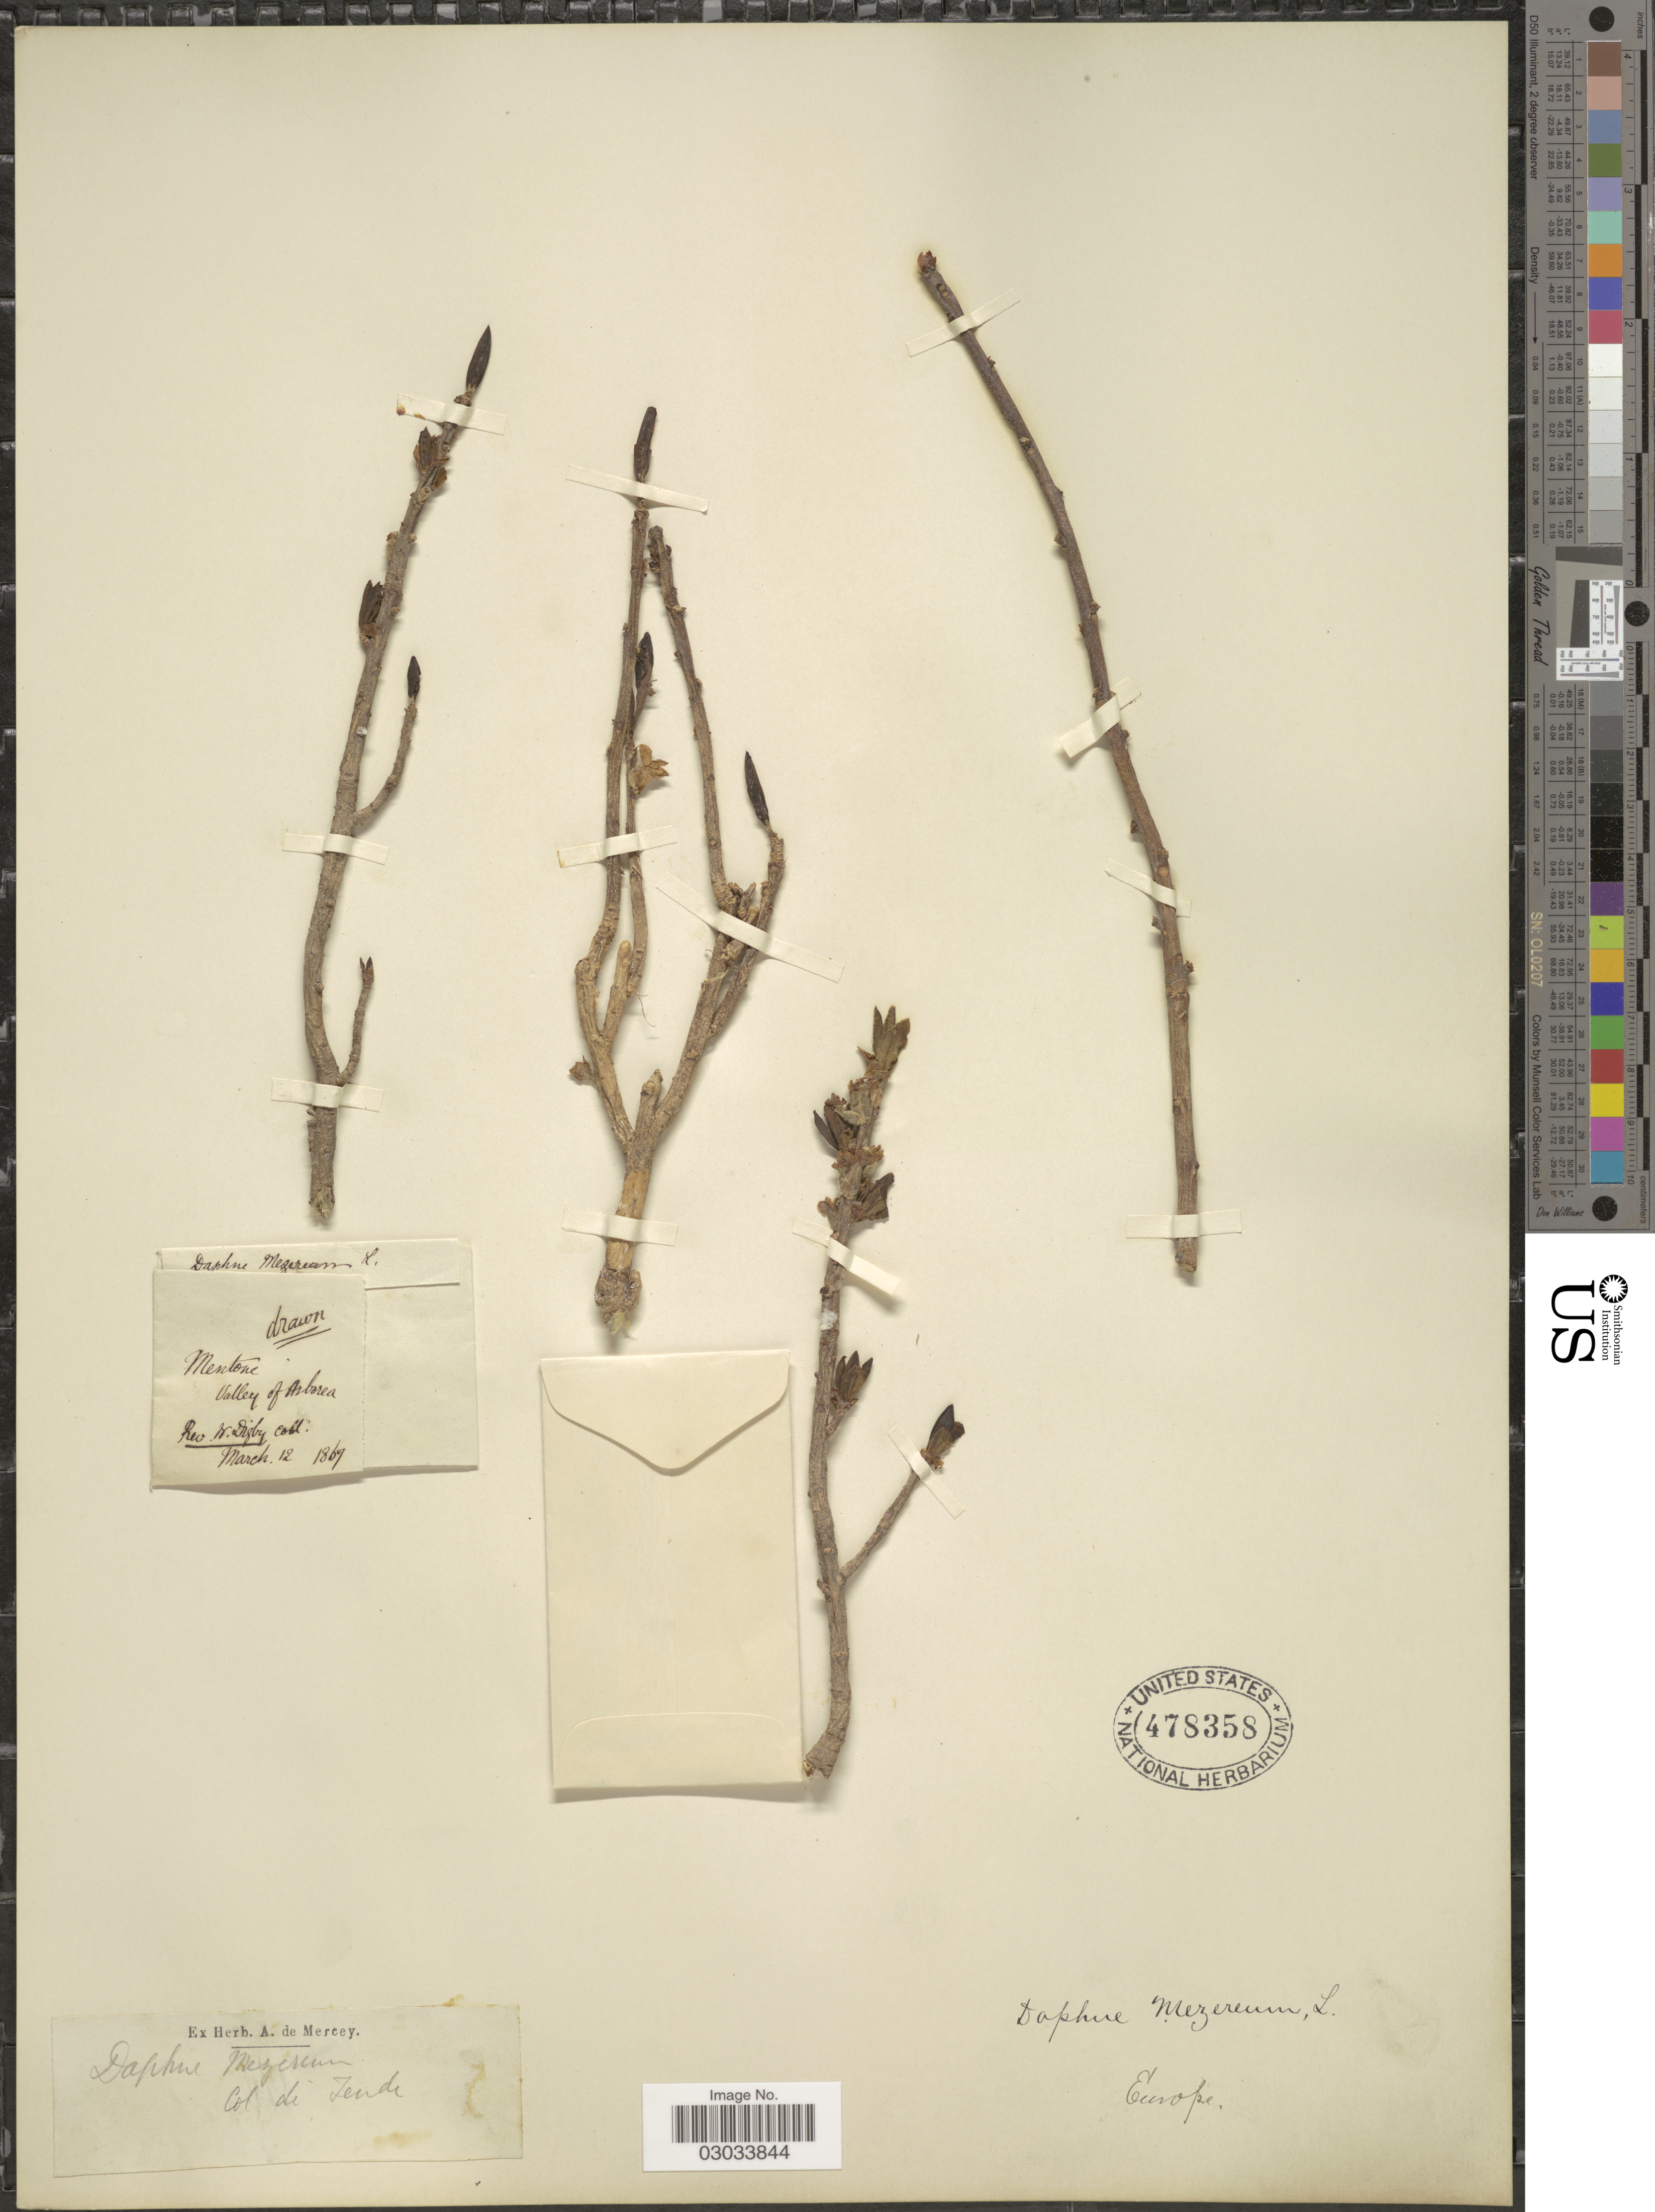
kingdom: Plantae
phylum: Tracheophyta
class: Magnoliopsida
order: Malvales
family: Thymelaeaceae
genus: Daphne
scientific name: Daphne mezereum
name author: L.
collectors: W. Digby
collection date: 1867-03-12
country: France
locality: Mentone. Valley of Arborea. Tende. Europe.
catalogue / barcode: US 478358